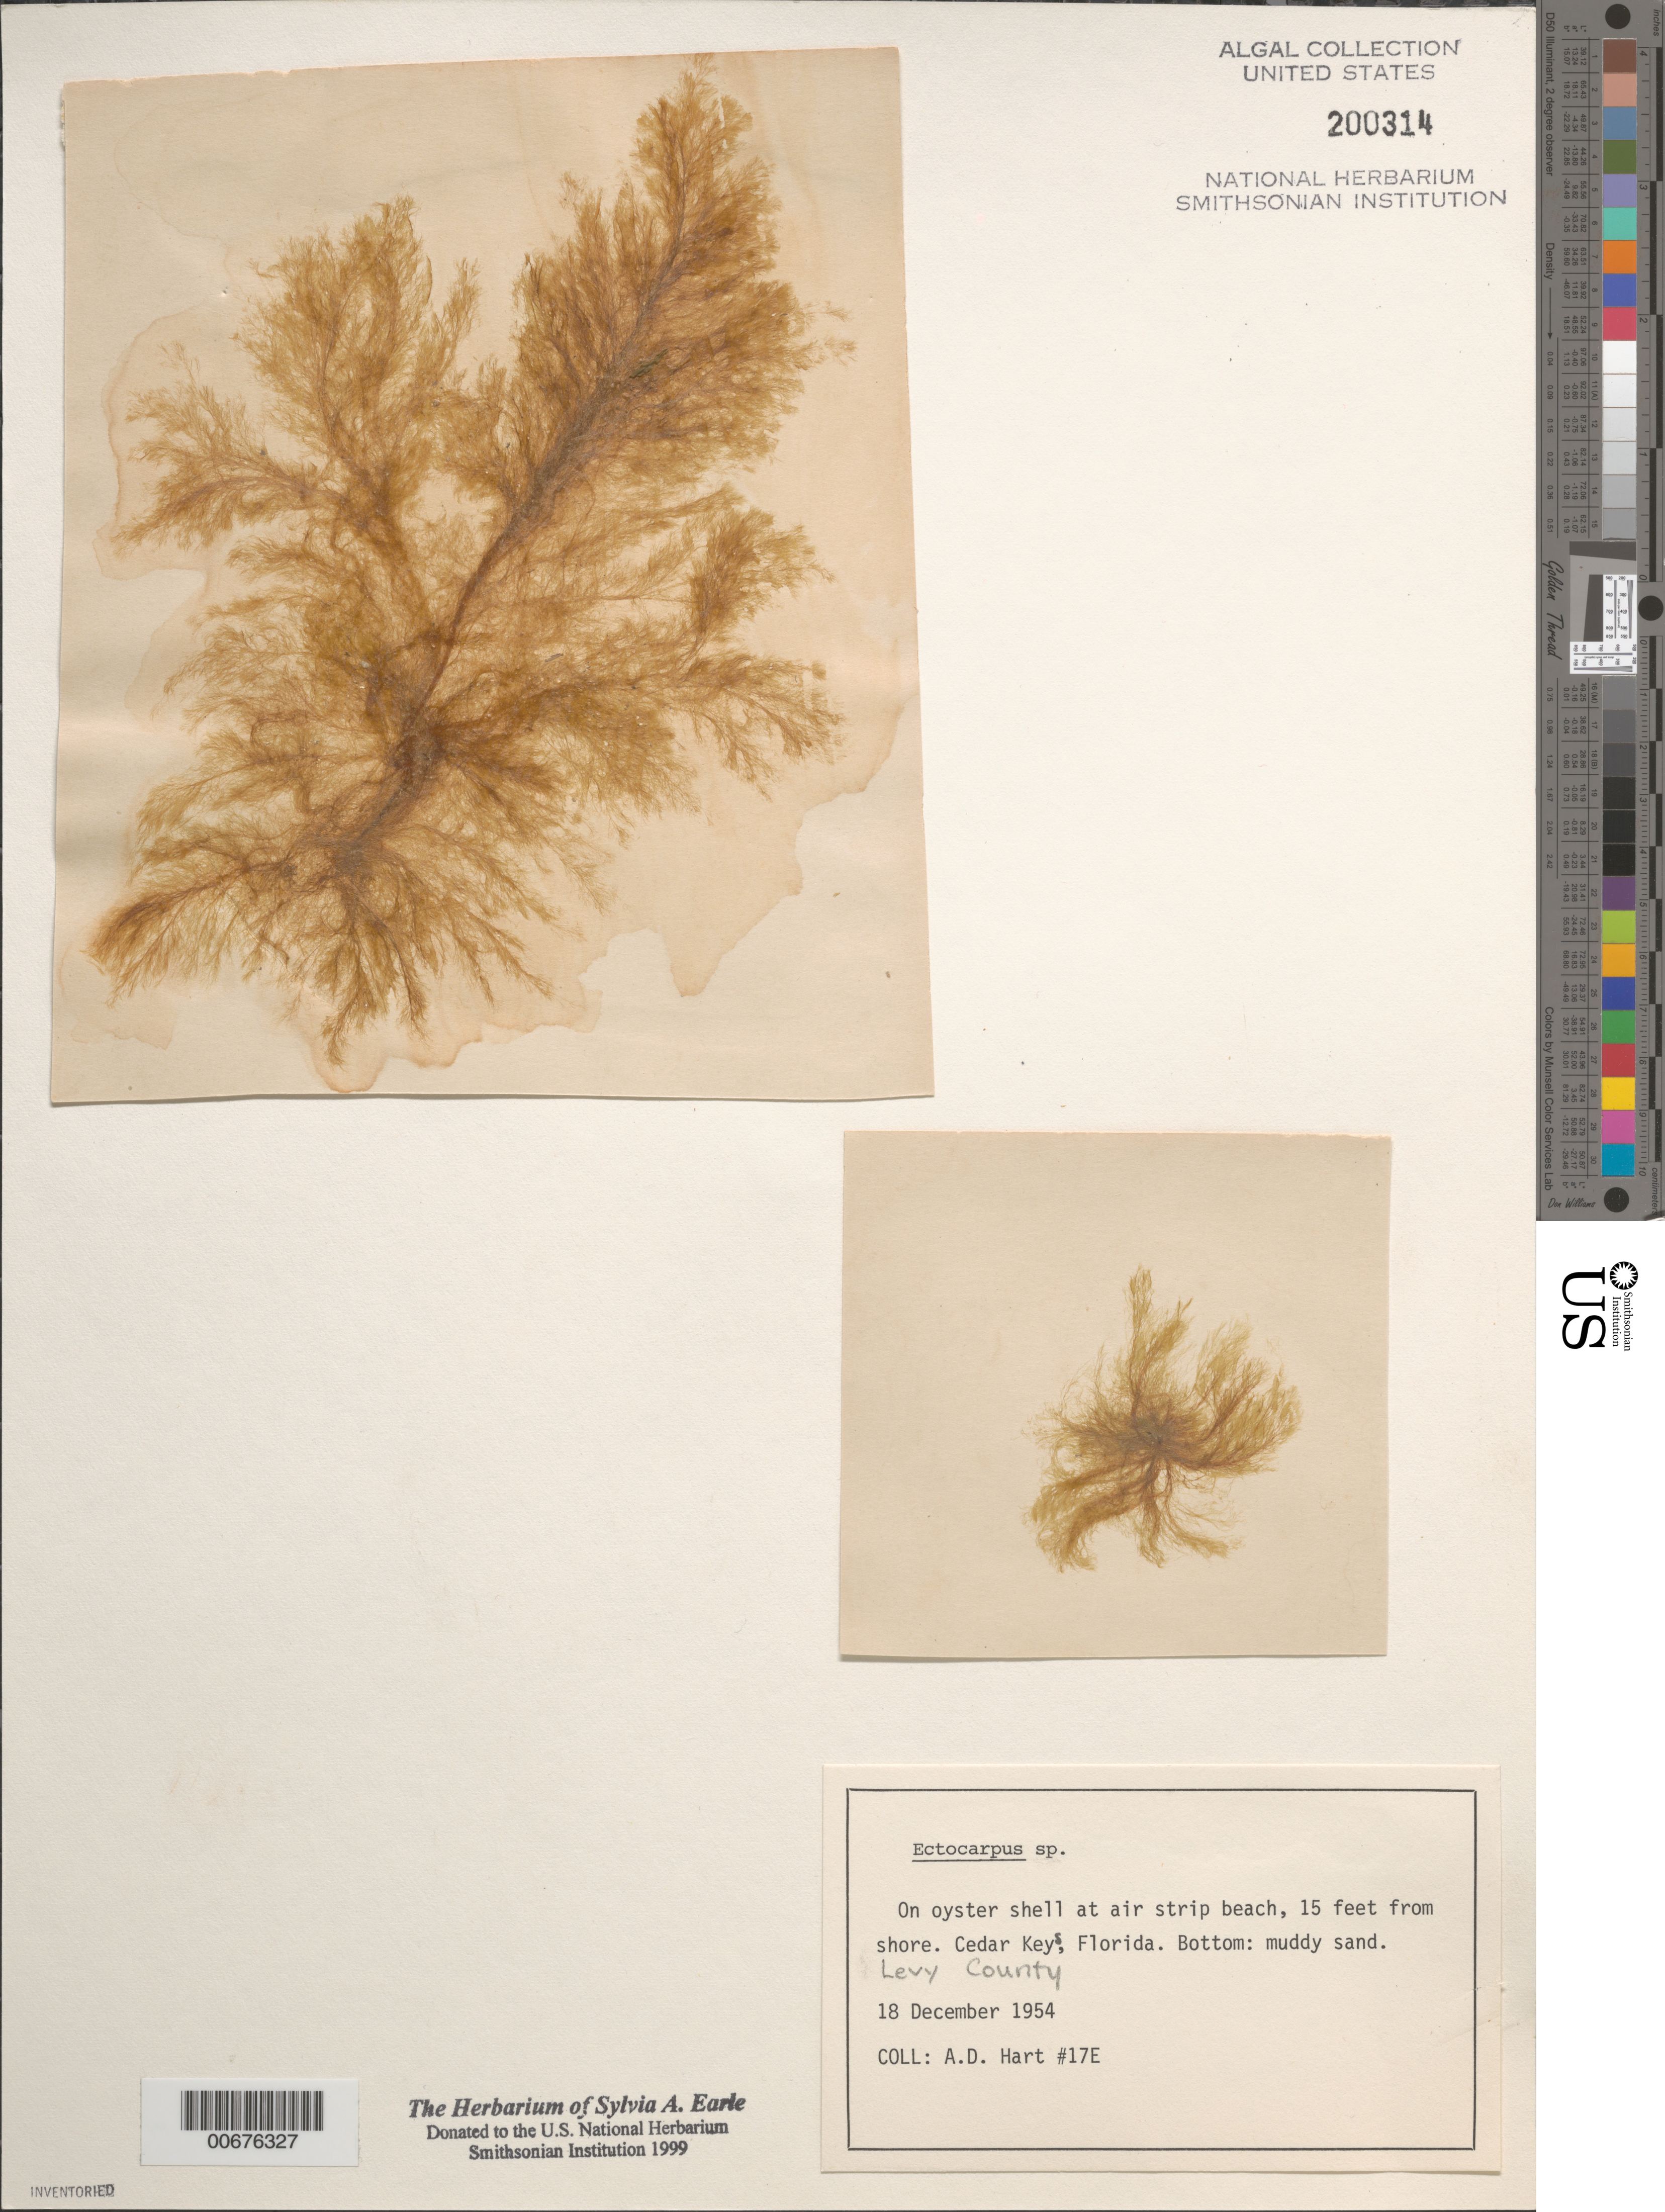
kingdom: Chromista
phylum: Ochrophyta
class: Phaeophyceae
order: Ectocarpales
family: Ectocarpaceae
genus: Ectocarpus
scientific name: Ectocarpus sp.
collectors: A. D. Hart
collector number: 17e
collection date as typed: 18 Dec 1954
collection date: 1954-12-18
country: United States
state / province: Florida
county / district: Levy County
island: Cedar Keys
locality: Airstrip Point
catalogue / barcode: US 200314